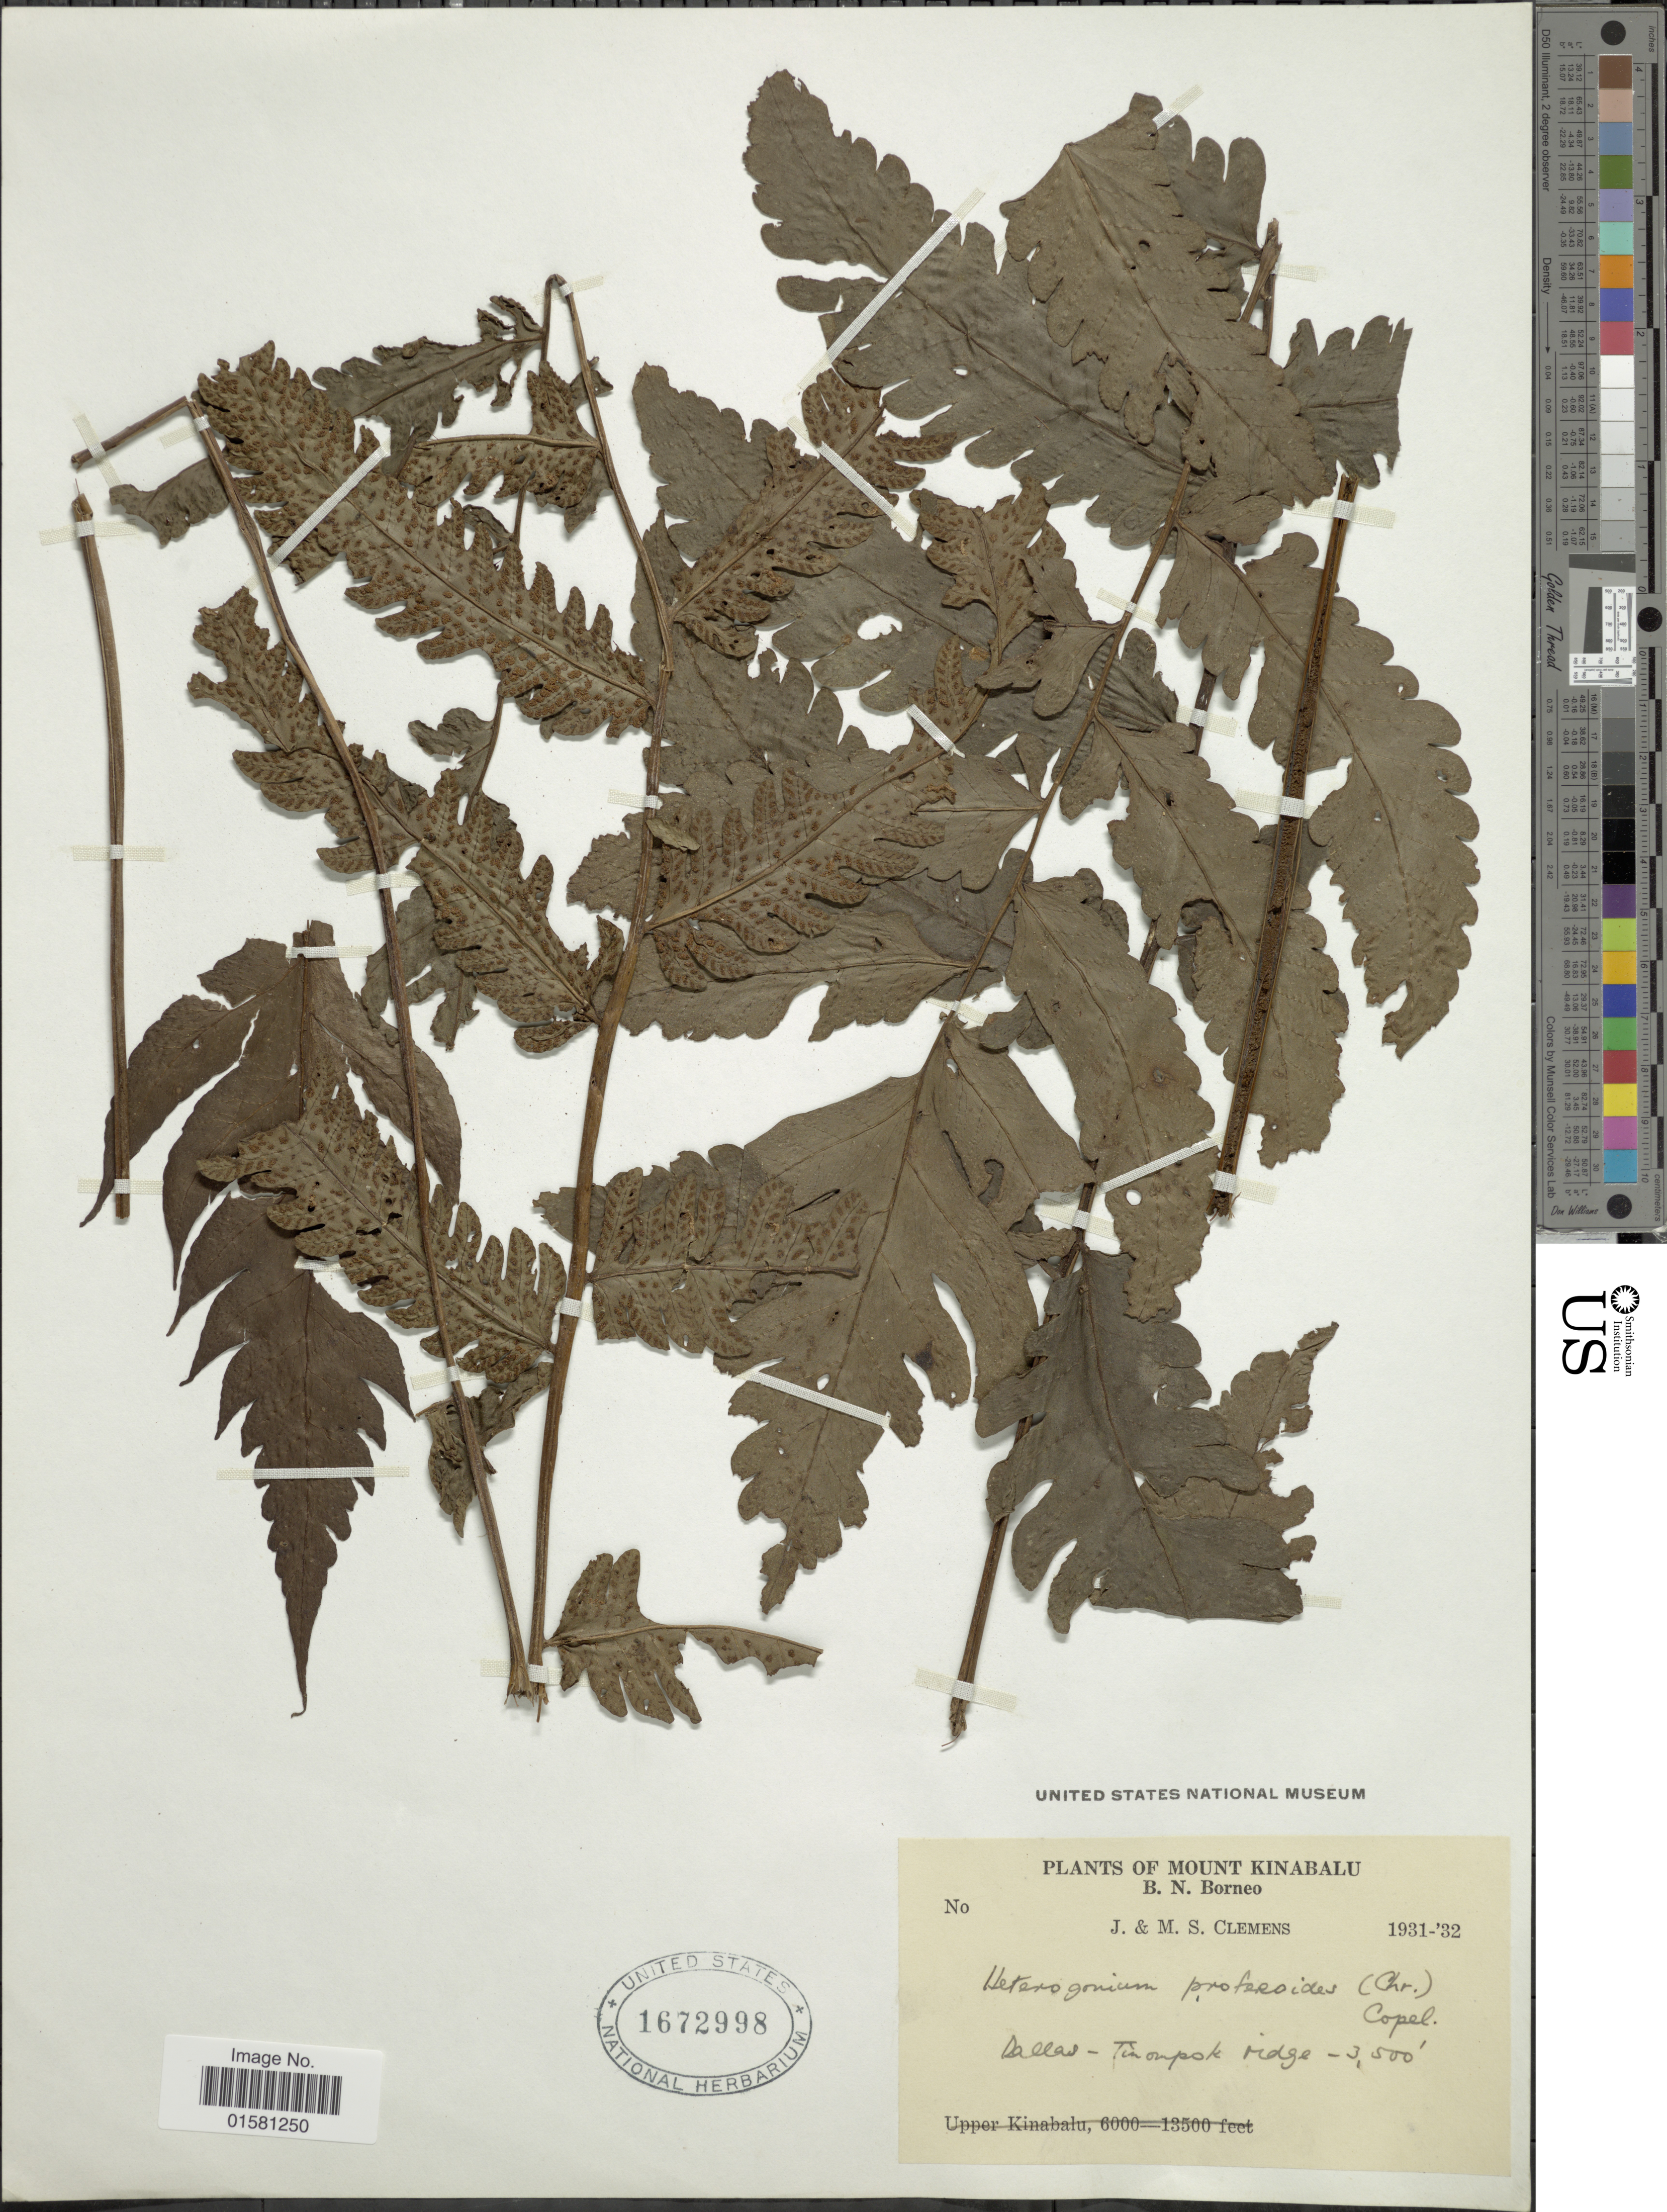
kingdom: Plantae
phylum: Tracheophyta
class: Polypodiopsida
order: Polypodiales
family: Tectariaceae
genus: Tectaria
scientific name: Tectaria profereoides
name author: (Christ) S.Y. Dong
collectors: J. Clemens & M. S. Clemens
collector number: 628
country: Malaysia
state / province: Sabah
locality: Mount Kinabalu, B. N. Borneo, Dallas - Timonpok ridge [interpreted]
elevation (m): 1067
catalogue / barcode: US 1672998